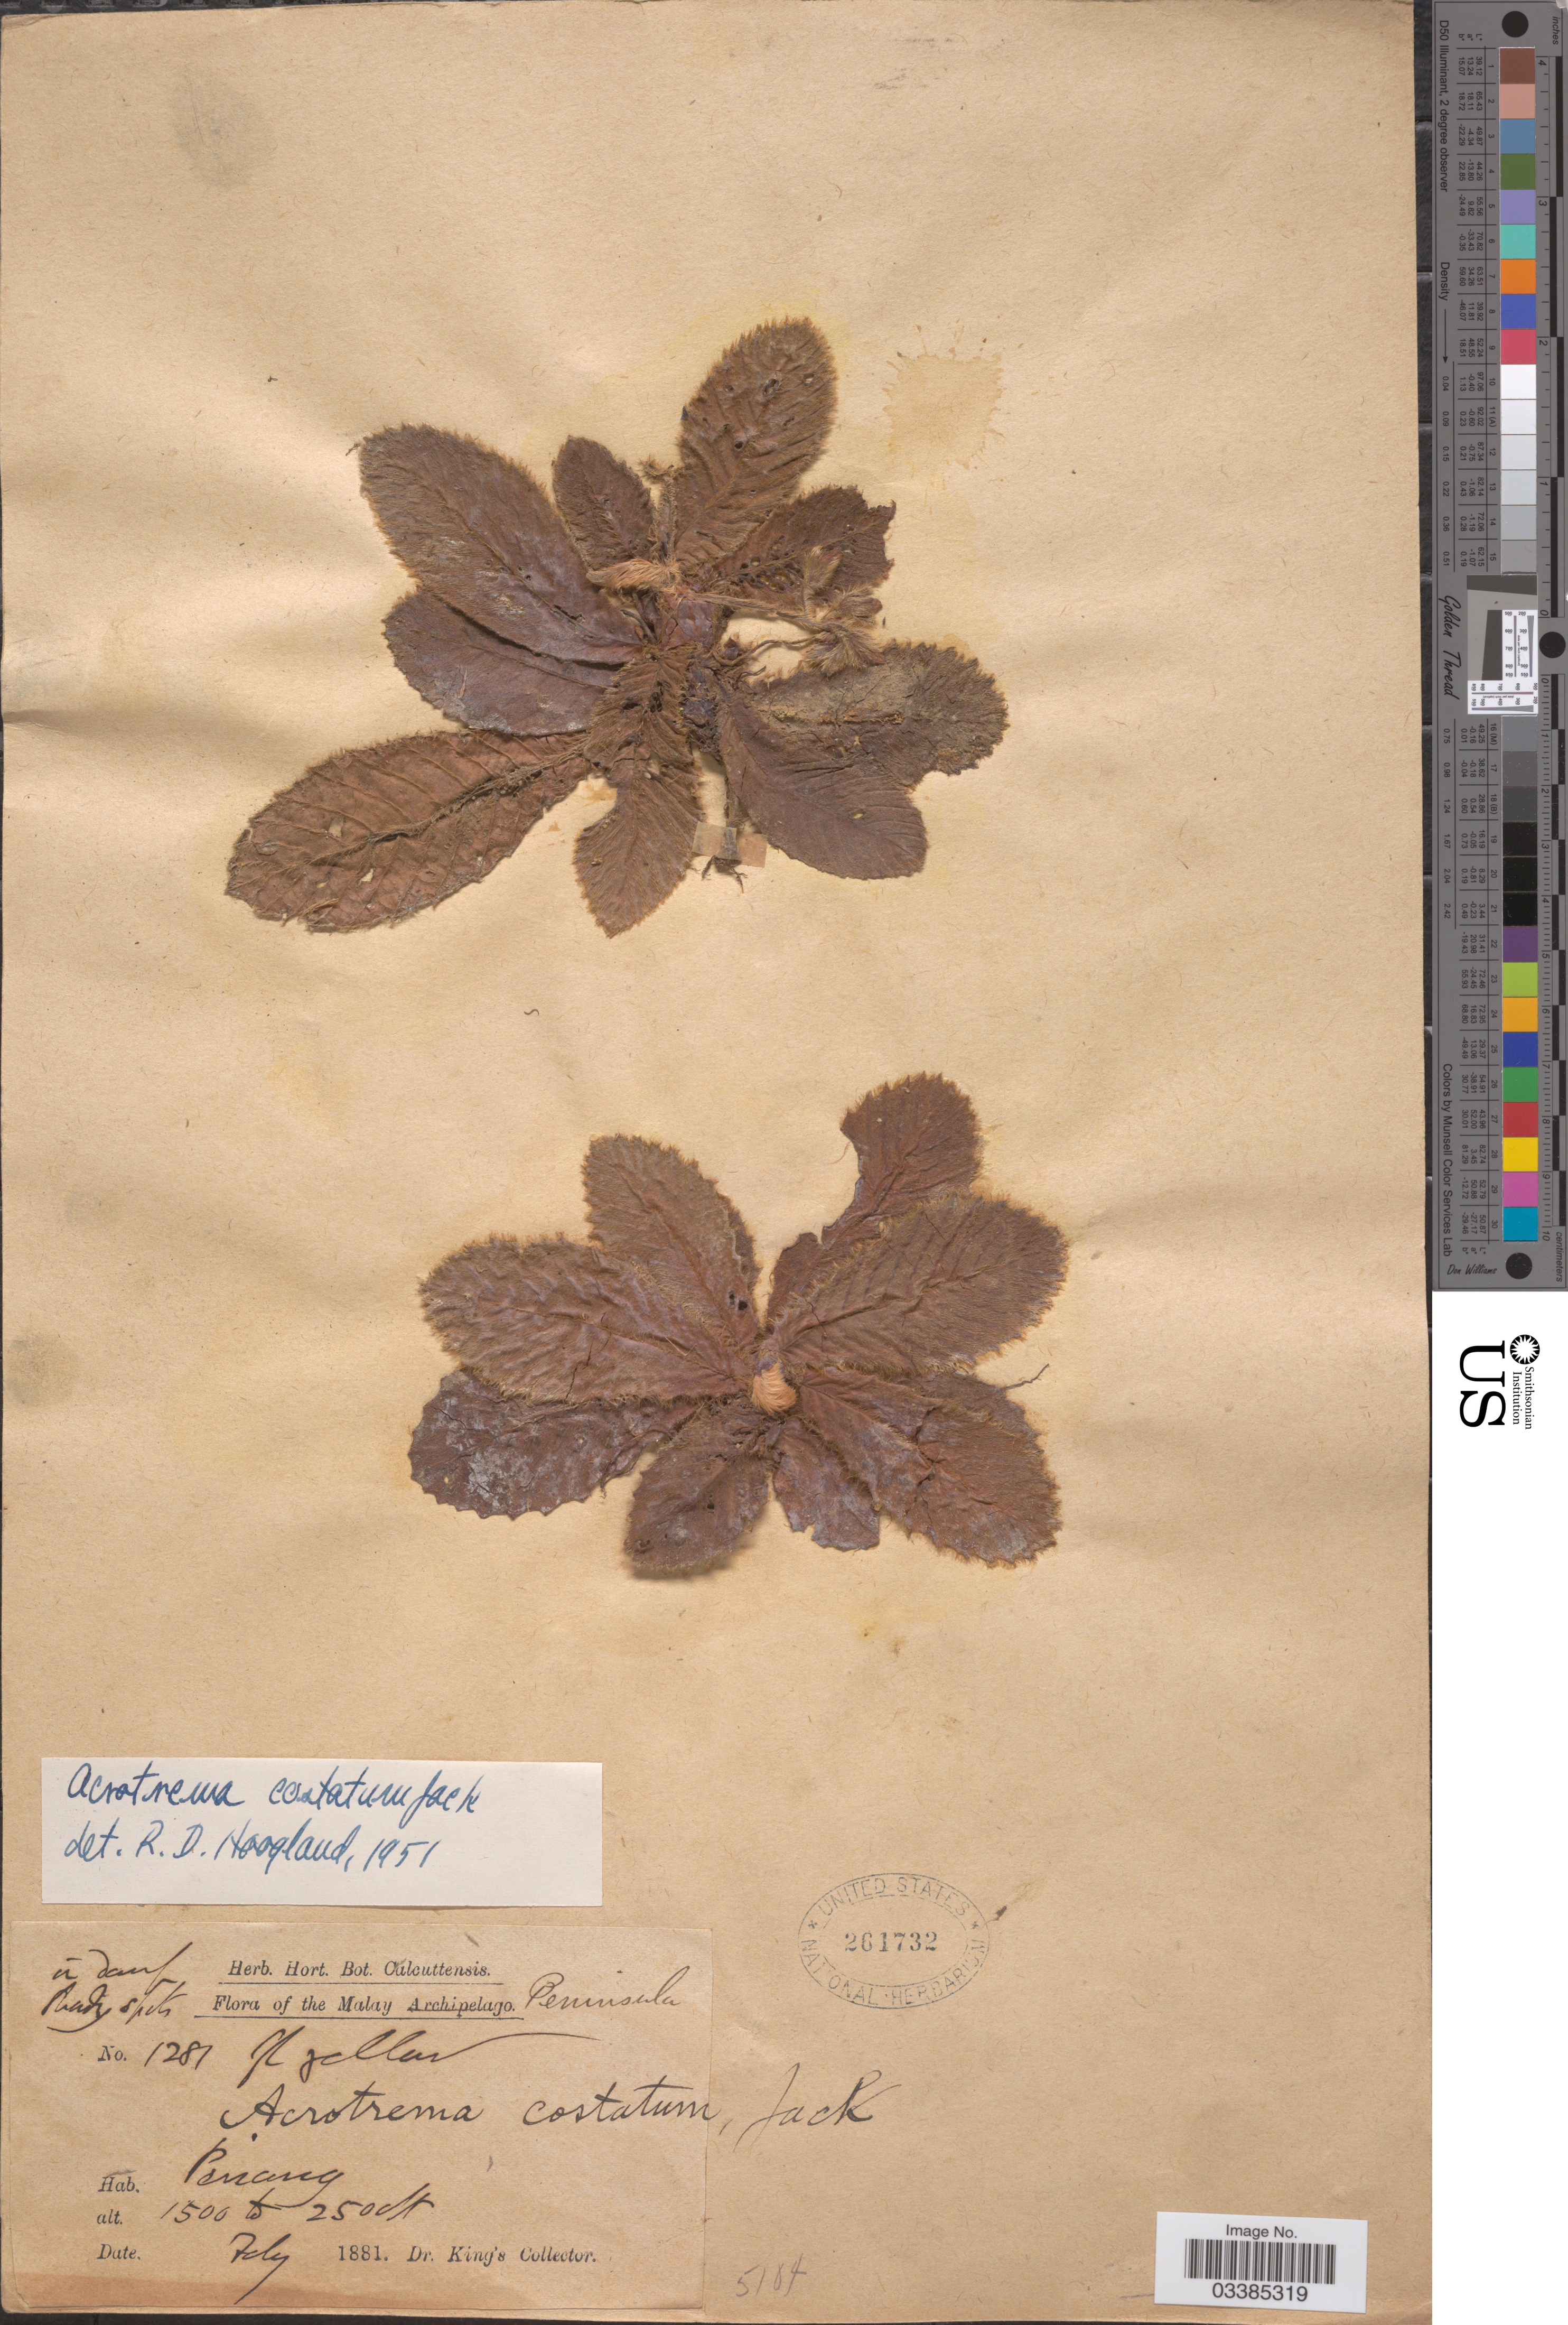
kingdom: Plantae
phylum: Tracheophyta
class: Magnoliopsida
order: Dilleniales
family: Dilleniaceae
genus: Acrotrema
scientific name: Acrotrema costatum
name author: Jack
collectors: Dr. King's collector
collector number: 1281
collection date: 1881-07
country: Malaysia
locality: The Malay Peninsula, Penang.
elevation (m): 457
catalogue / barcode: US 261732